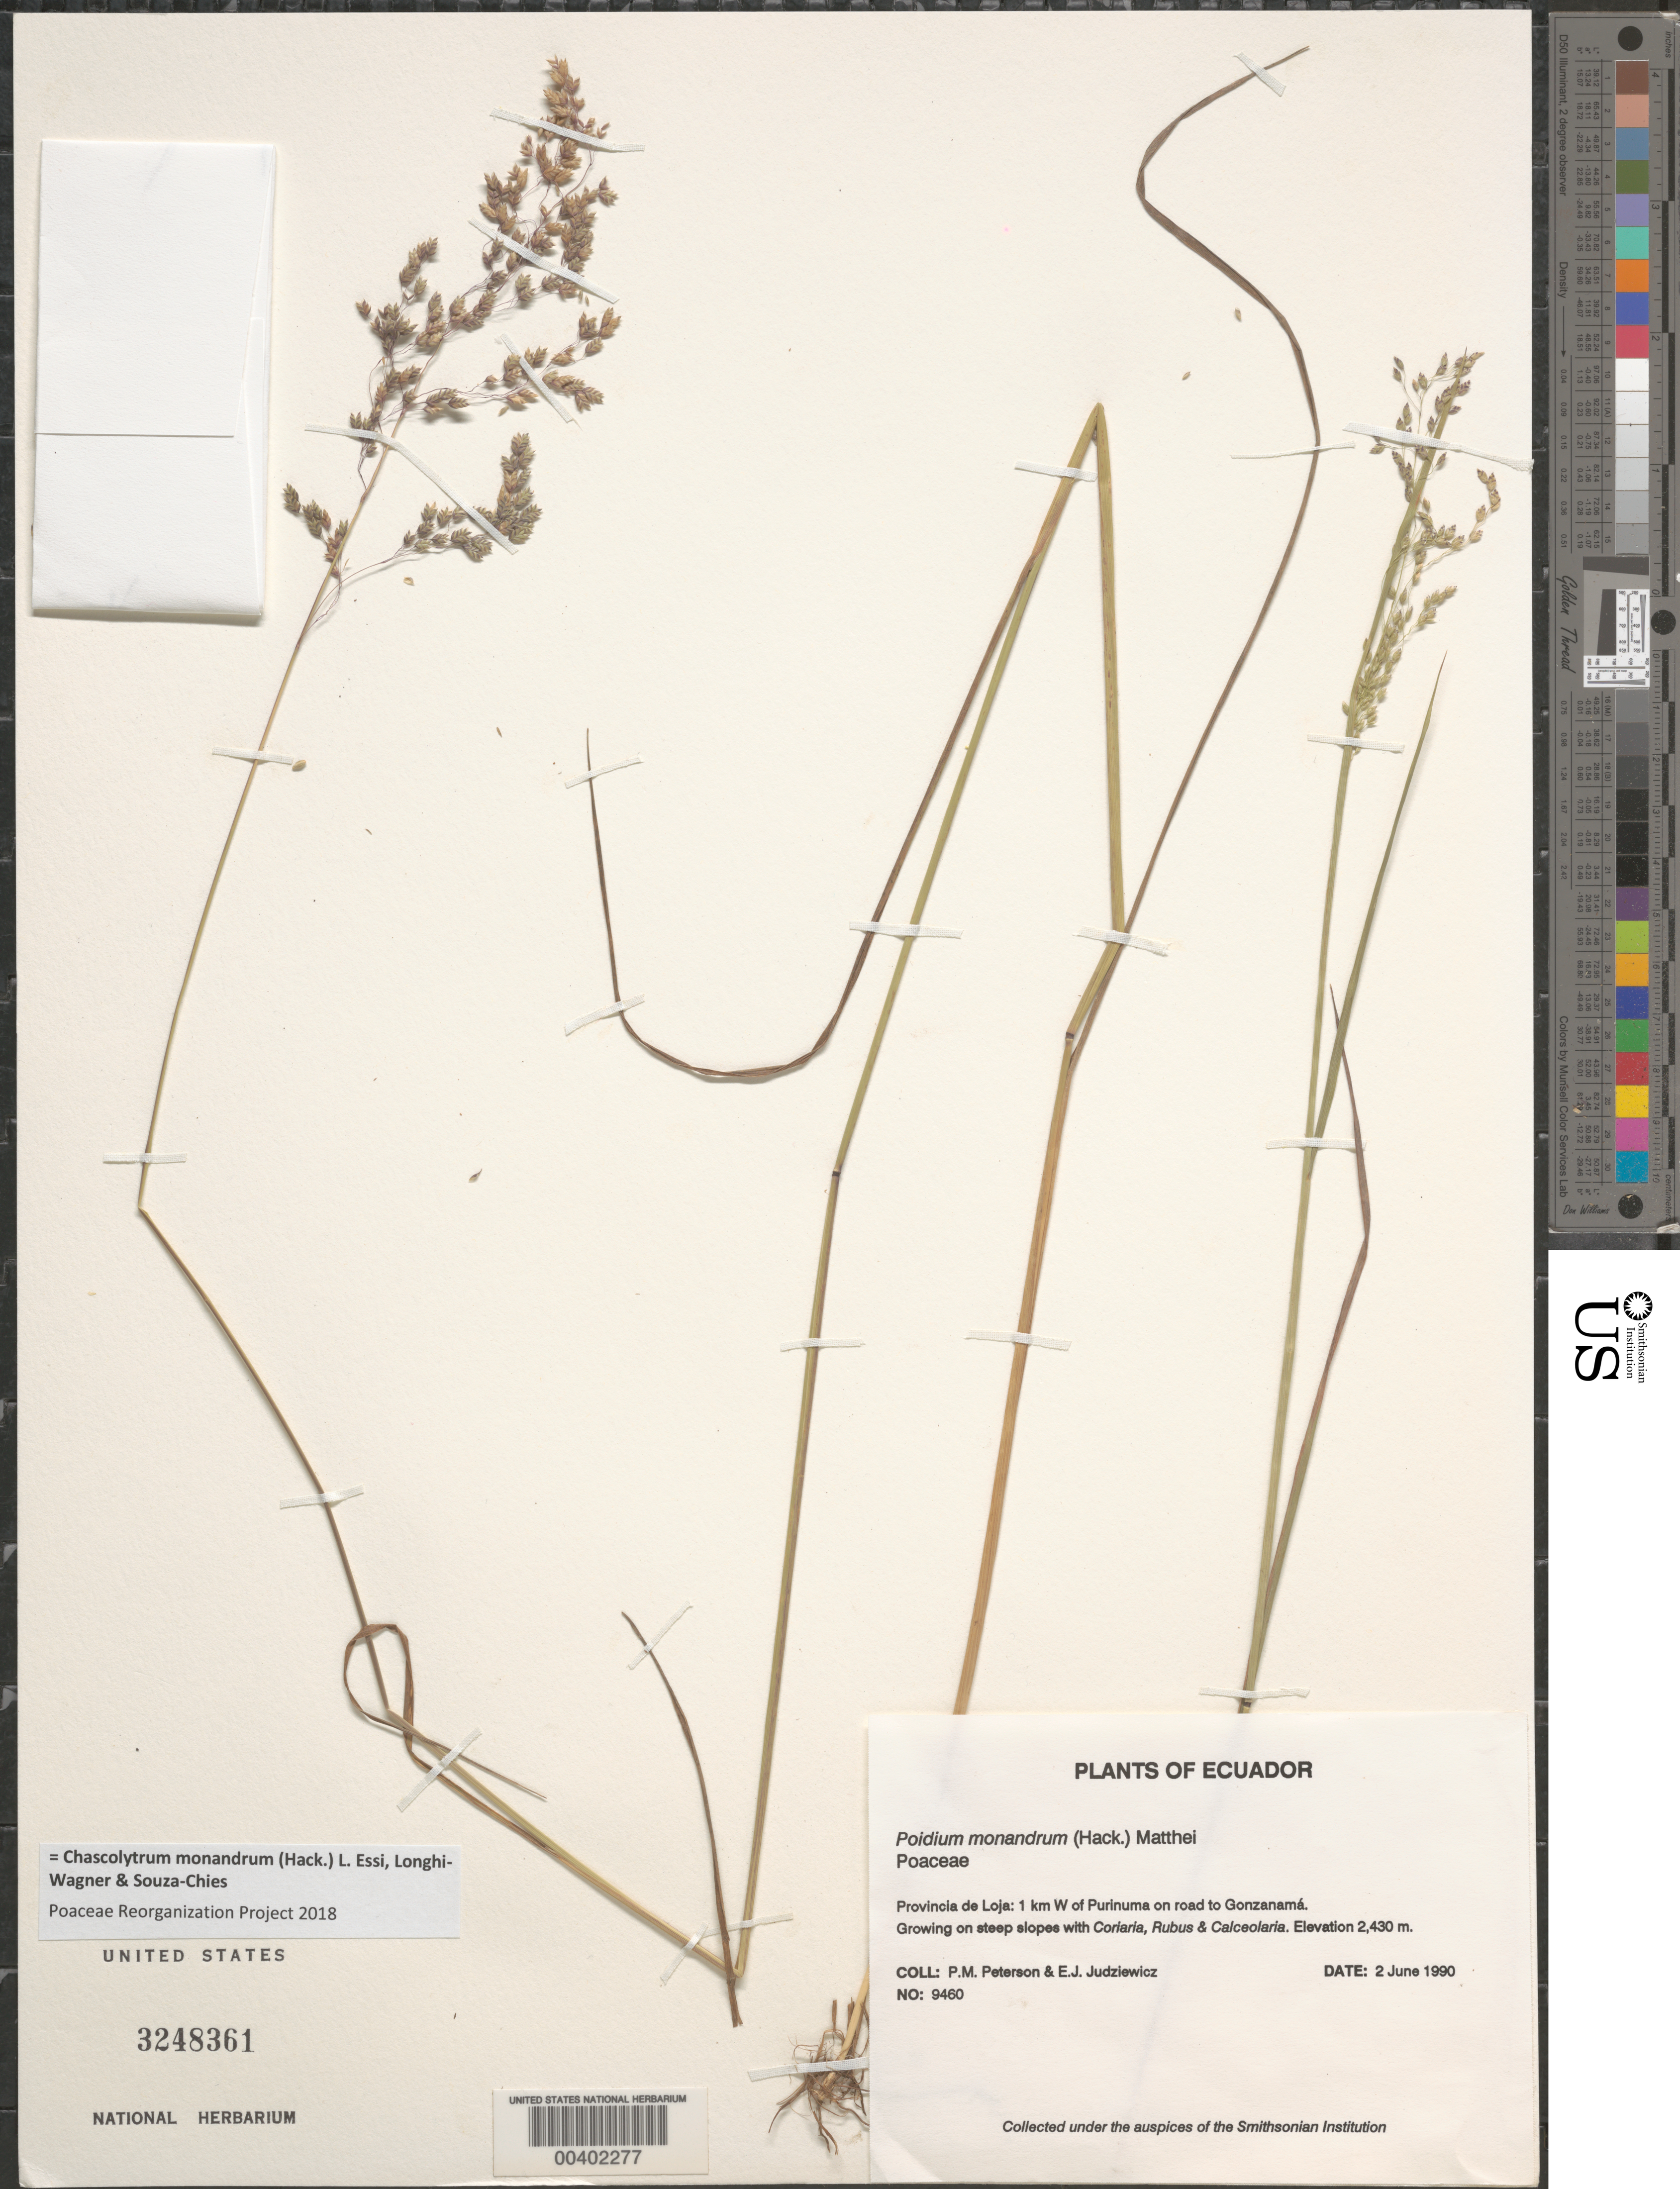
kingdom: Plantae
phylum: Tracheophyta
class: Liliopsida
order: Poales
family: Poaceae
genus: Chascolytrum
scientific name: Chascolytrum monandrum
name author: (Hack.) L. Essi et al.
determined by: Poaceae Reorganization Project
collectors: P. M. Peterson & E. J. Judziewicz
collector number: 09460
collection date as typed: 02 Jun 1990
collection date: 1990-06-02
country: Ecuador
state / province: Loja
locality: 1 km W of Purinuma on road to Gonzanamá.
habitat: Growing on steep slopes with Coriaria, Rubus & Calceolaria.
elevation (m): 2430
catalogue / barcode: US 3248361